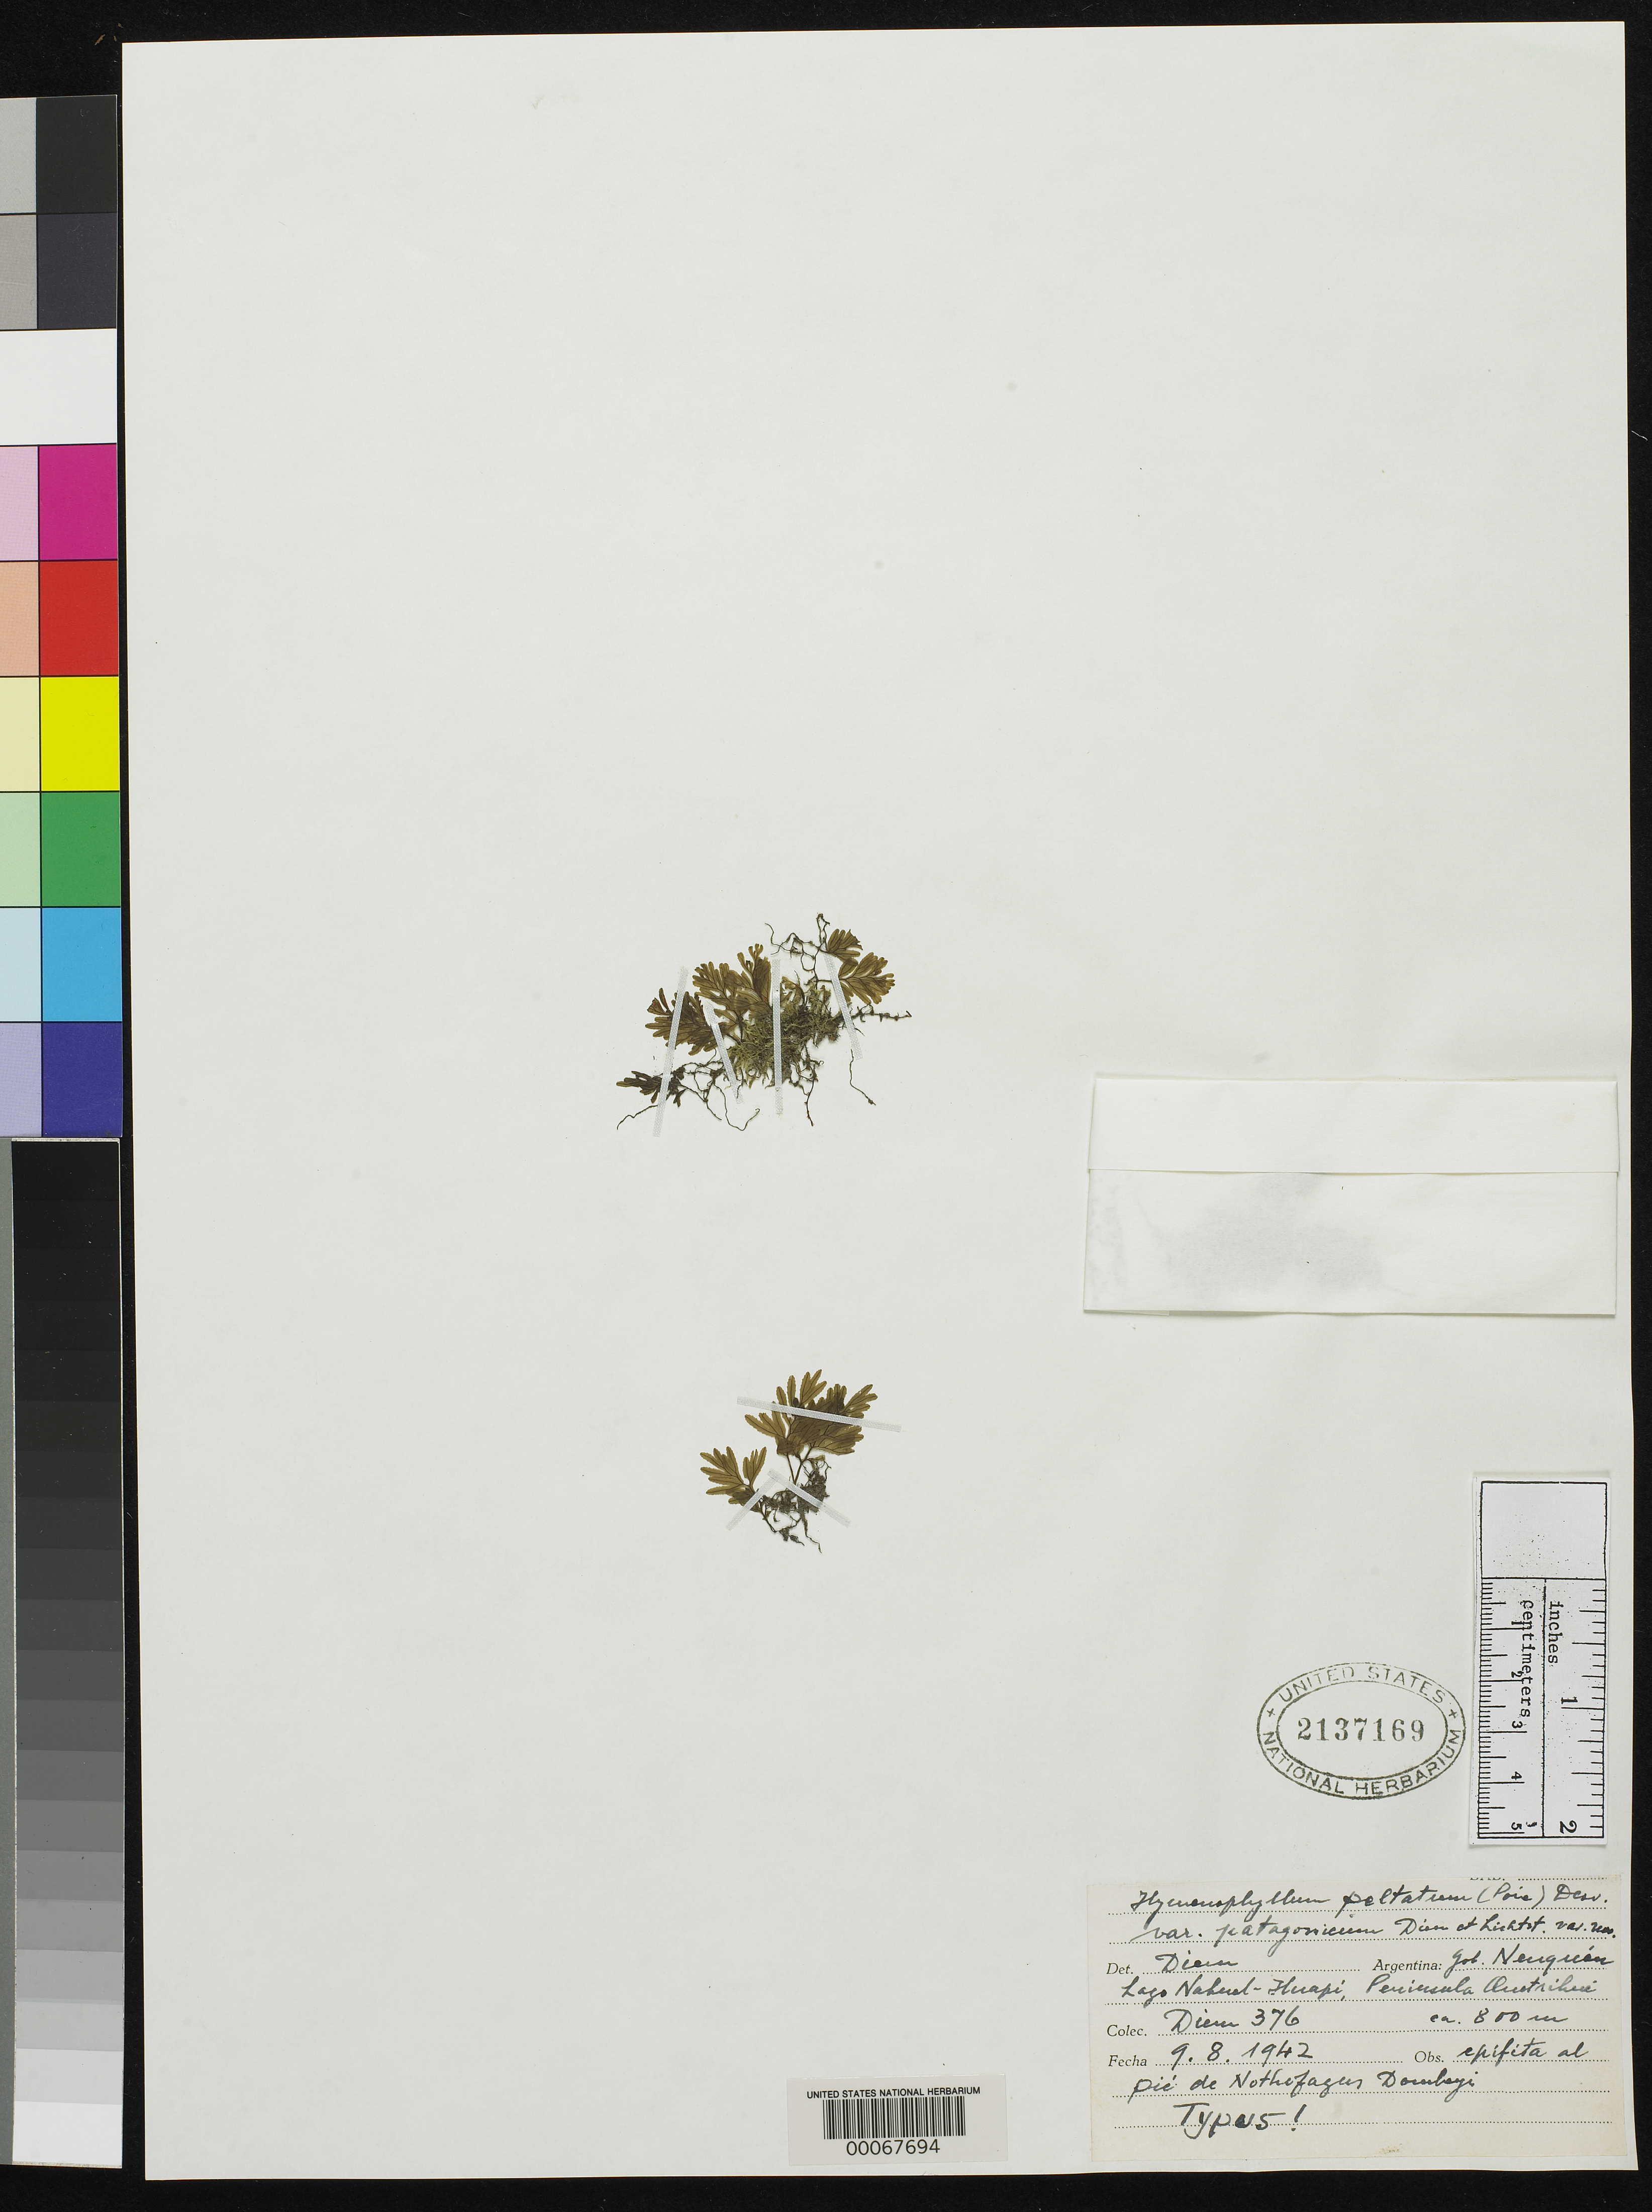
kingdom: Plantae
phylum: Tracheophyta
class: Polypodiopsida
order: Hymenophyllales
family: Hymenophyllaceae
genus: Hymenophyllum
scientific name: Hymenophyllum peltatum var. patagonicum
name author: J. Diem & Licht.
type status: Syntype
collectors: J. Diem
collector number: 376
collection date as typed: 09 Aug 1942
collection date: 1942-08-09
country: Argentina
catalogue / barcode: US 2137169